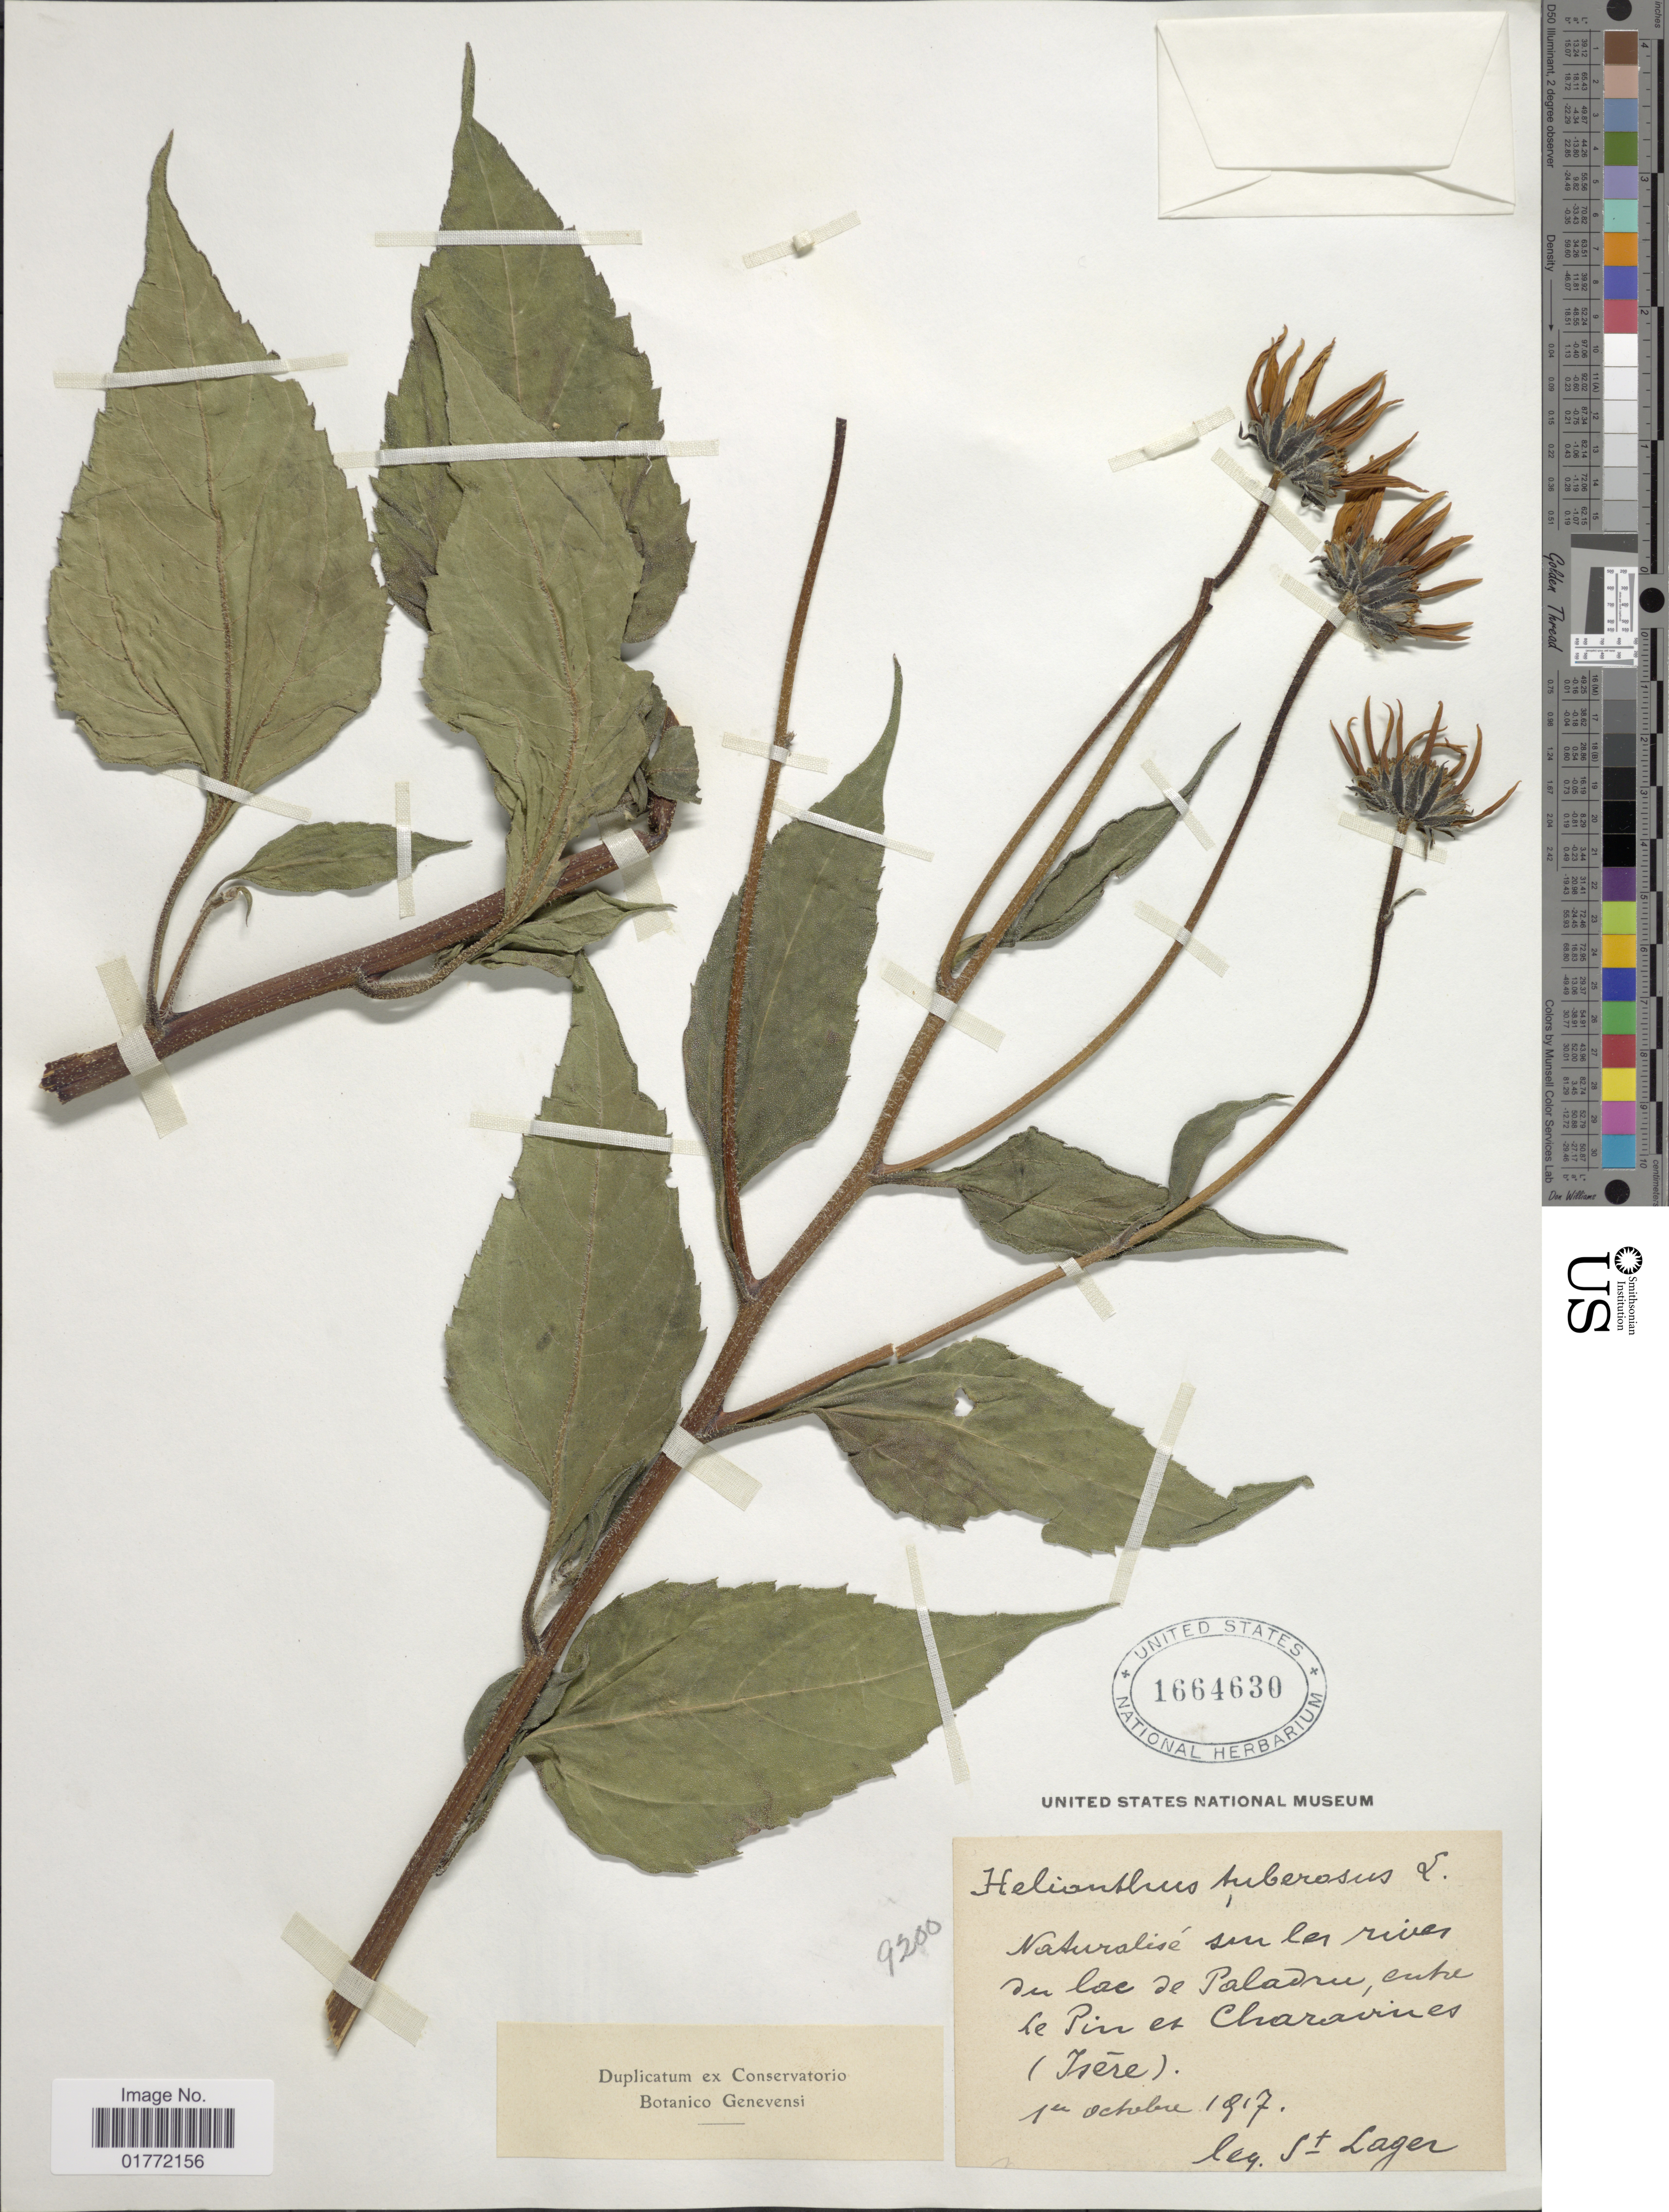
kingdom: Plantae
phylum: Tracheophyta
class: Magnoliopsida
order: Asterales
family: Asteraceae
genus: Helianthus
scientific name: Helianthus tuberosus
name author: L.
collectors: -. St. Lager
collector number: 9200?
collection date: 1917-10-01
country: France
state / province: Auvergne-Rhône-Alpes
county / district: Isère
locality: Naturalise su les river su lose de Paladru , entrele Pin es Charovines (Isere) [interpreted]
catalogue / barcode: US 1664630